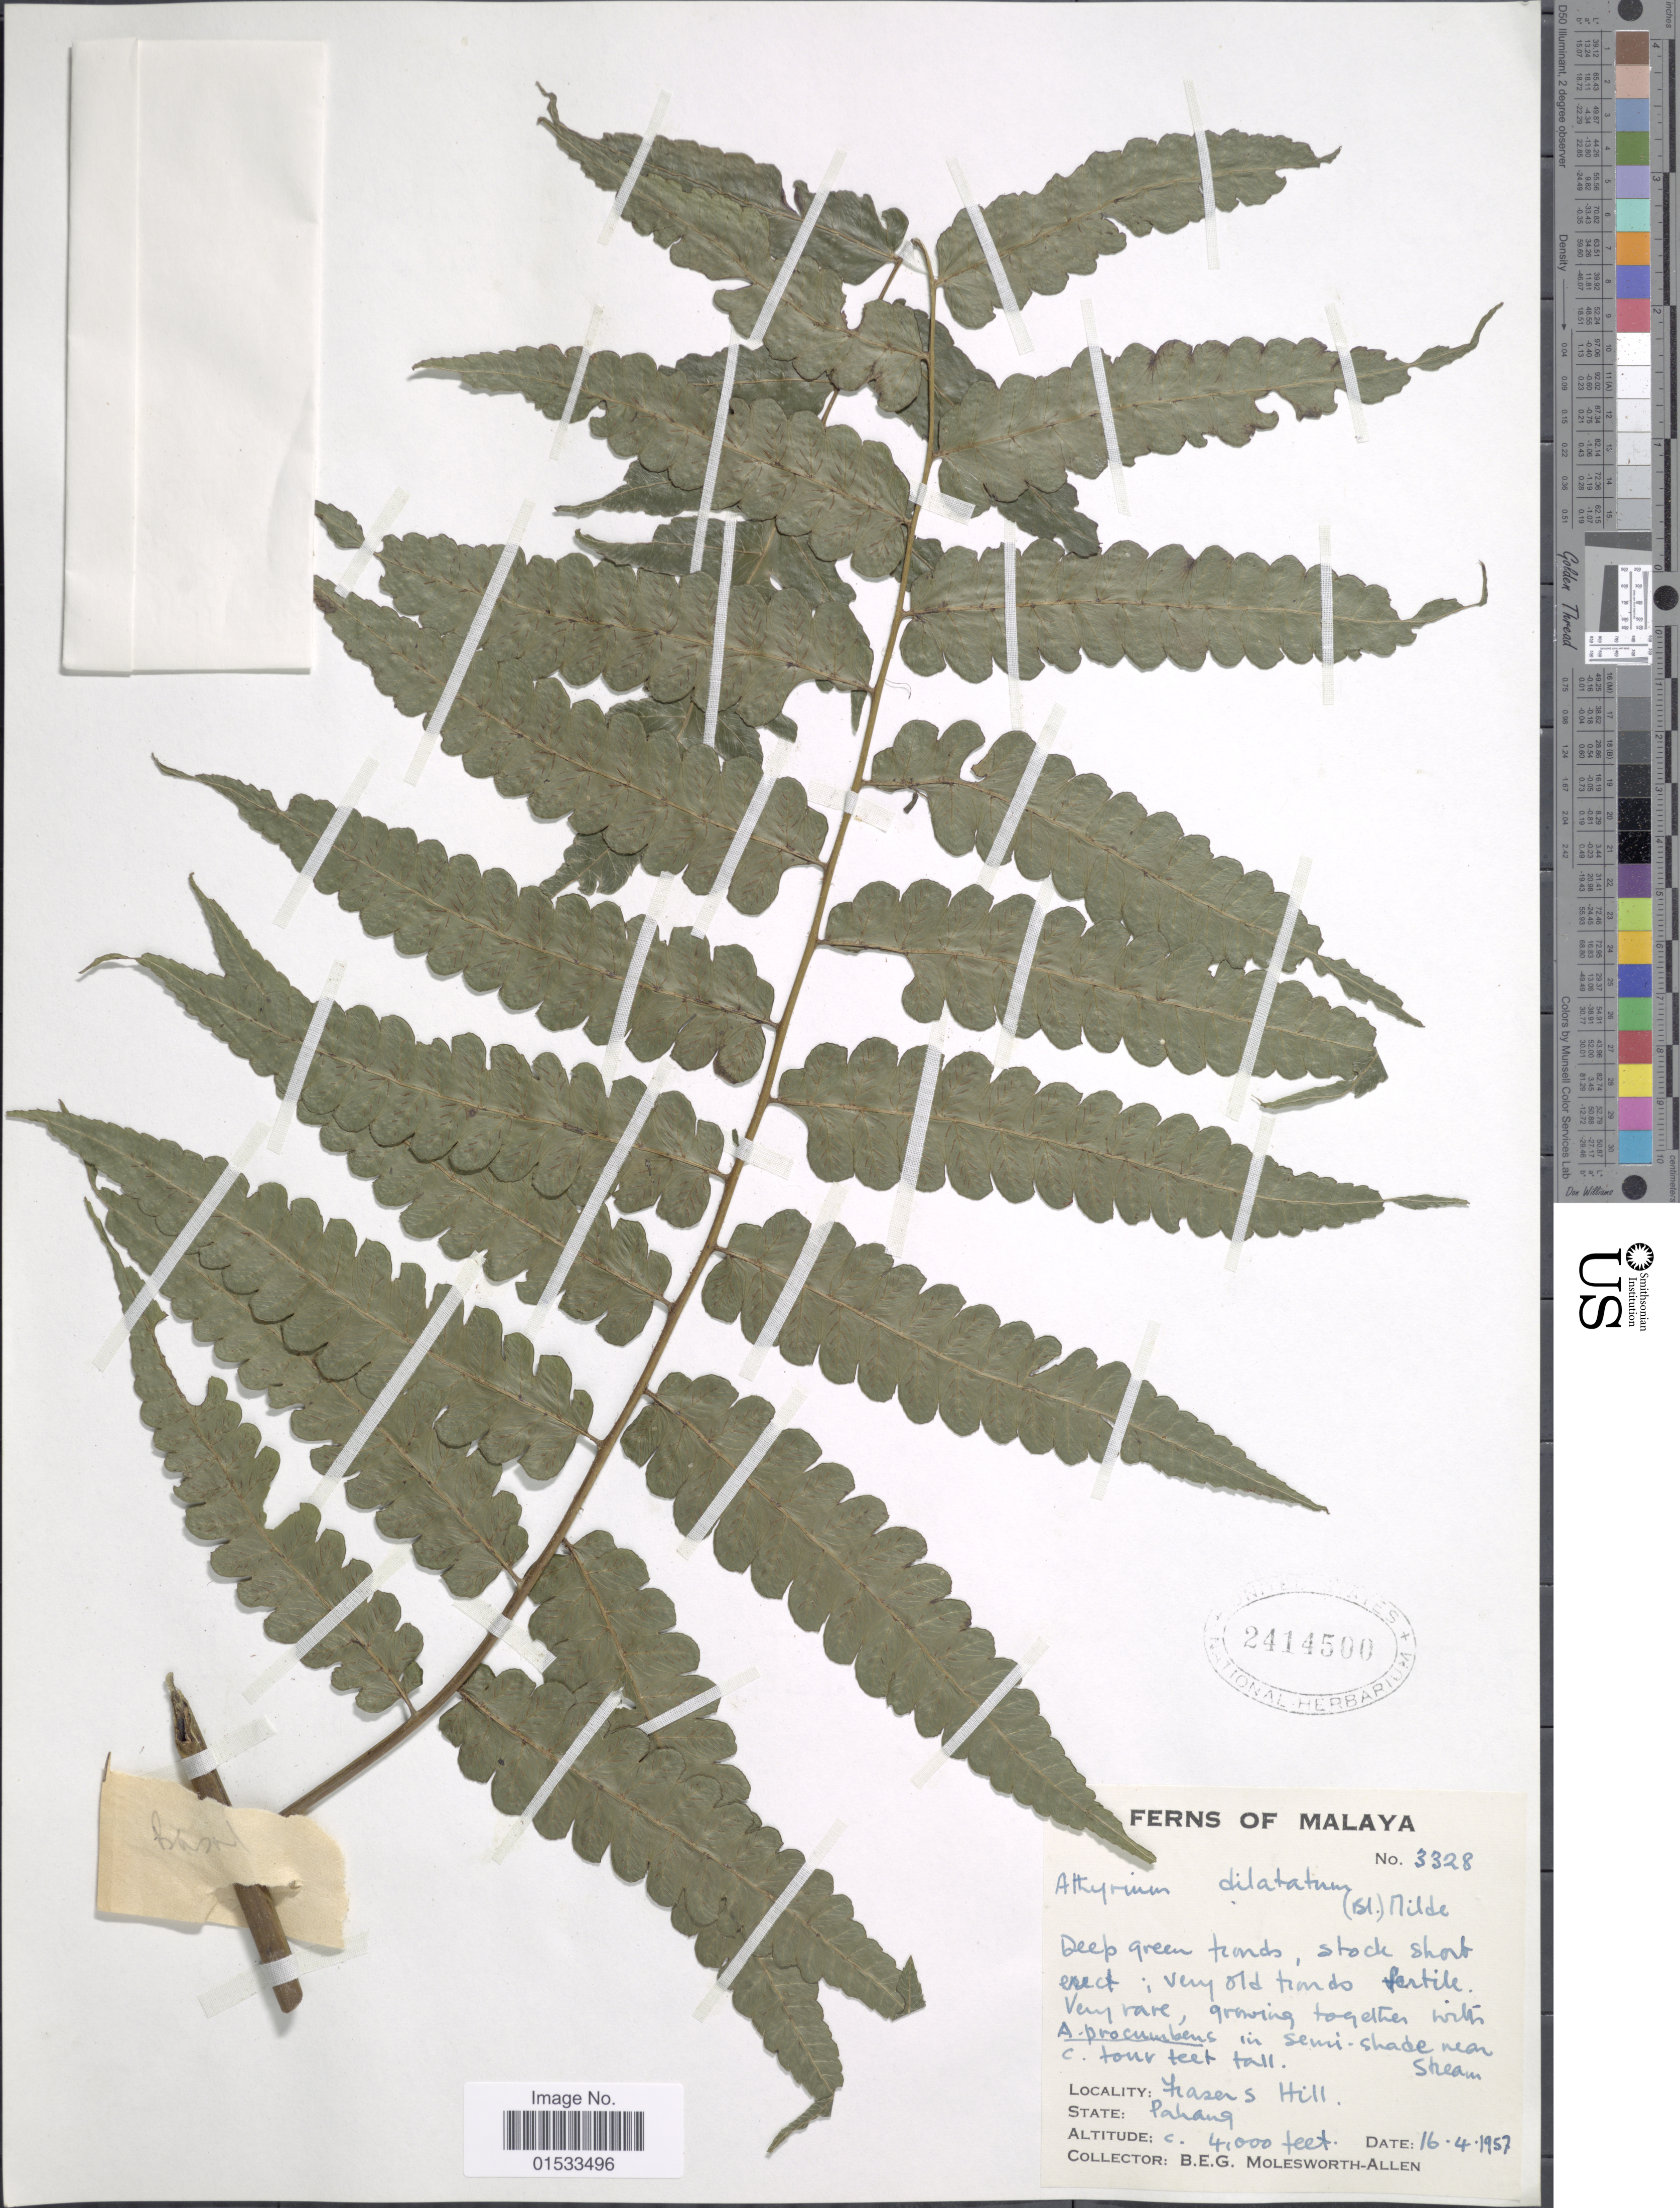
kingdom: Plantae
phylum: Tracheophyta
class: Polypodiopsida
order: Polypodiales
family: Athyriaceae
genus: Diplazium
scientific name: Diplazium dilatatum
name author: Blume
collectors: B. E. G. Molesworth-Allen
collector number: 3328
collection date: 1957-04-16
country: Malaysia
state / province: Pahang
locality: Malaya, Fraser s Hill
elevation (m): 1219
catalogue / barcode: US 2414500